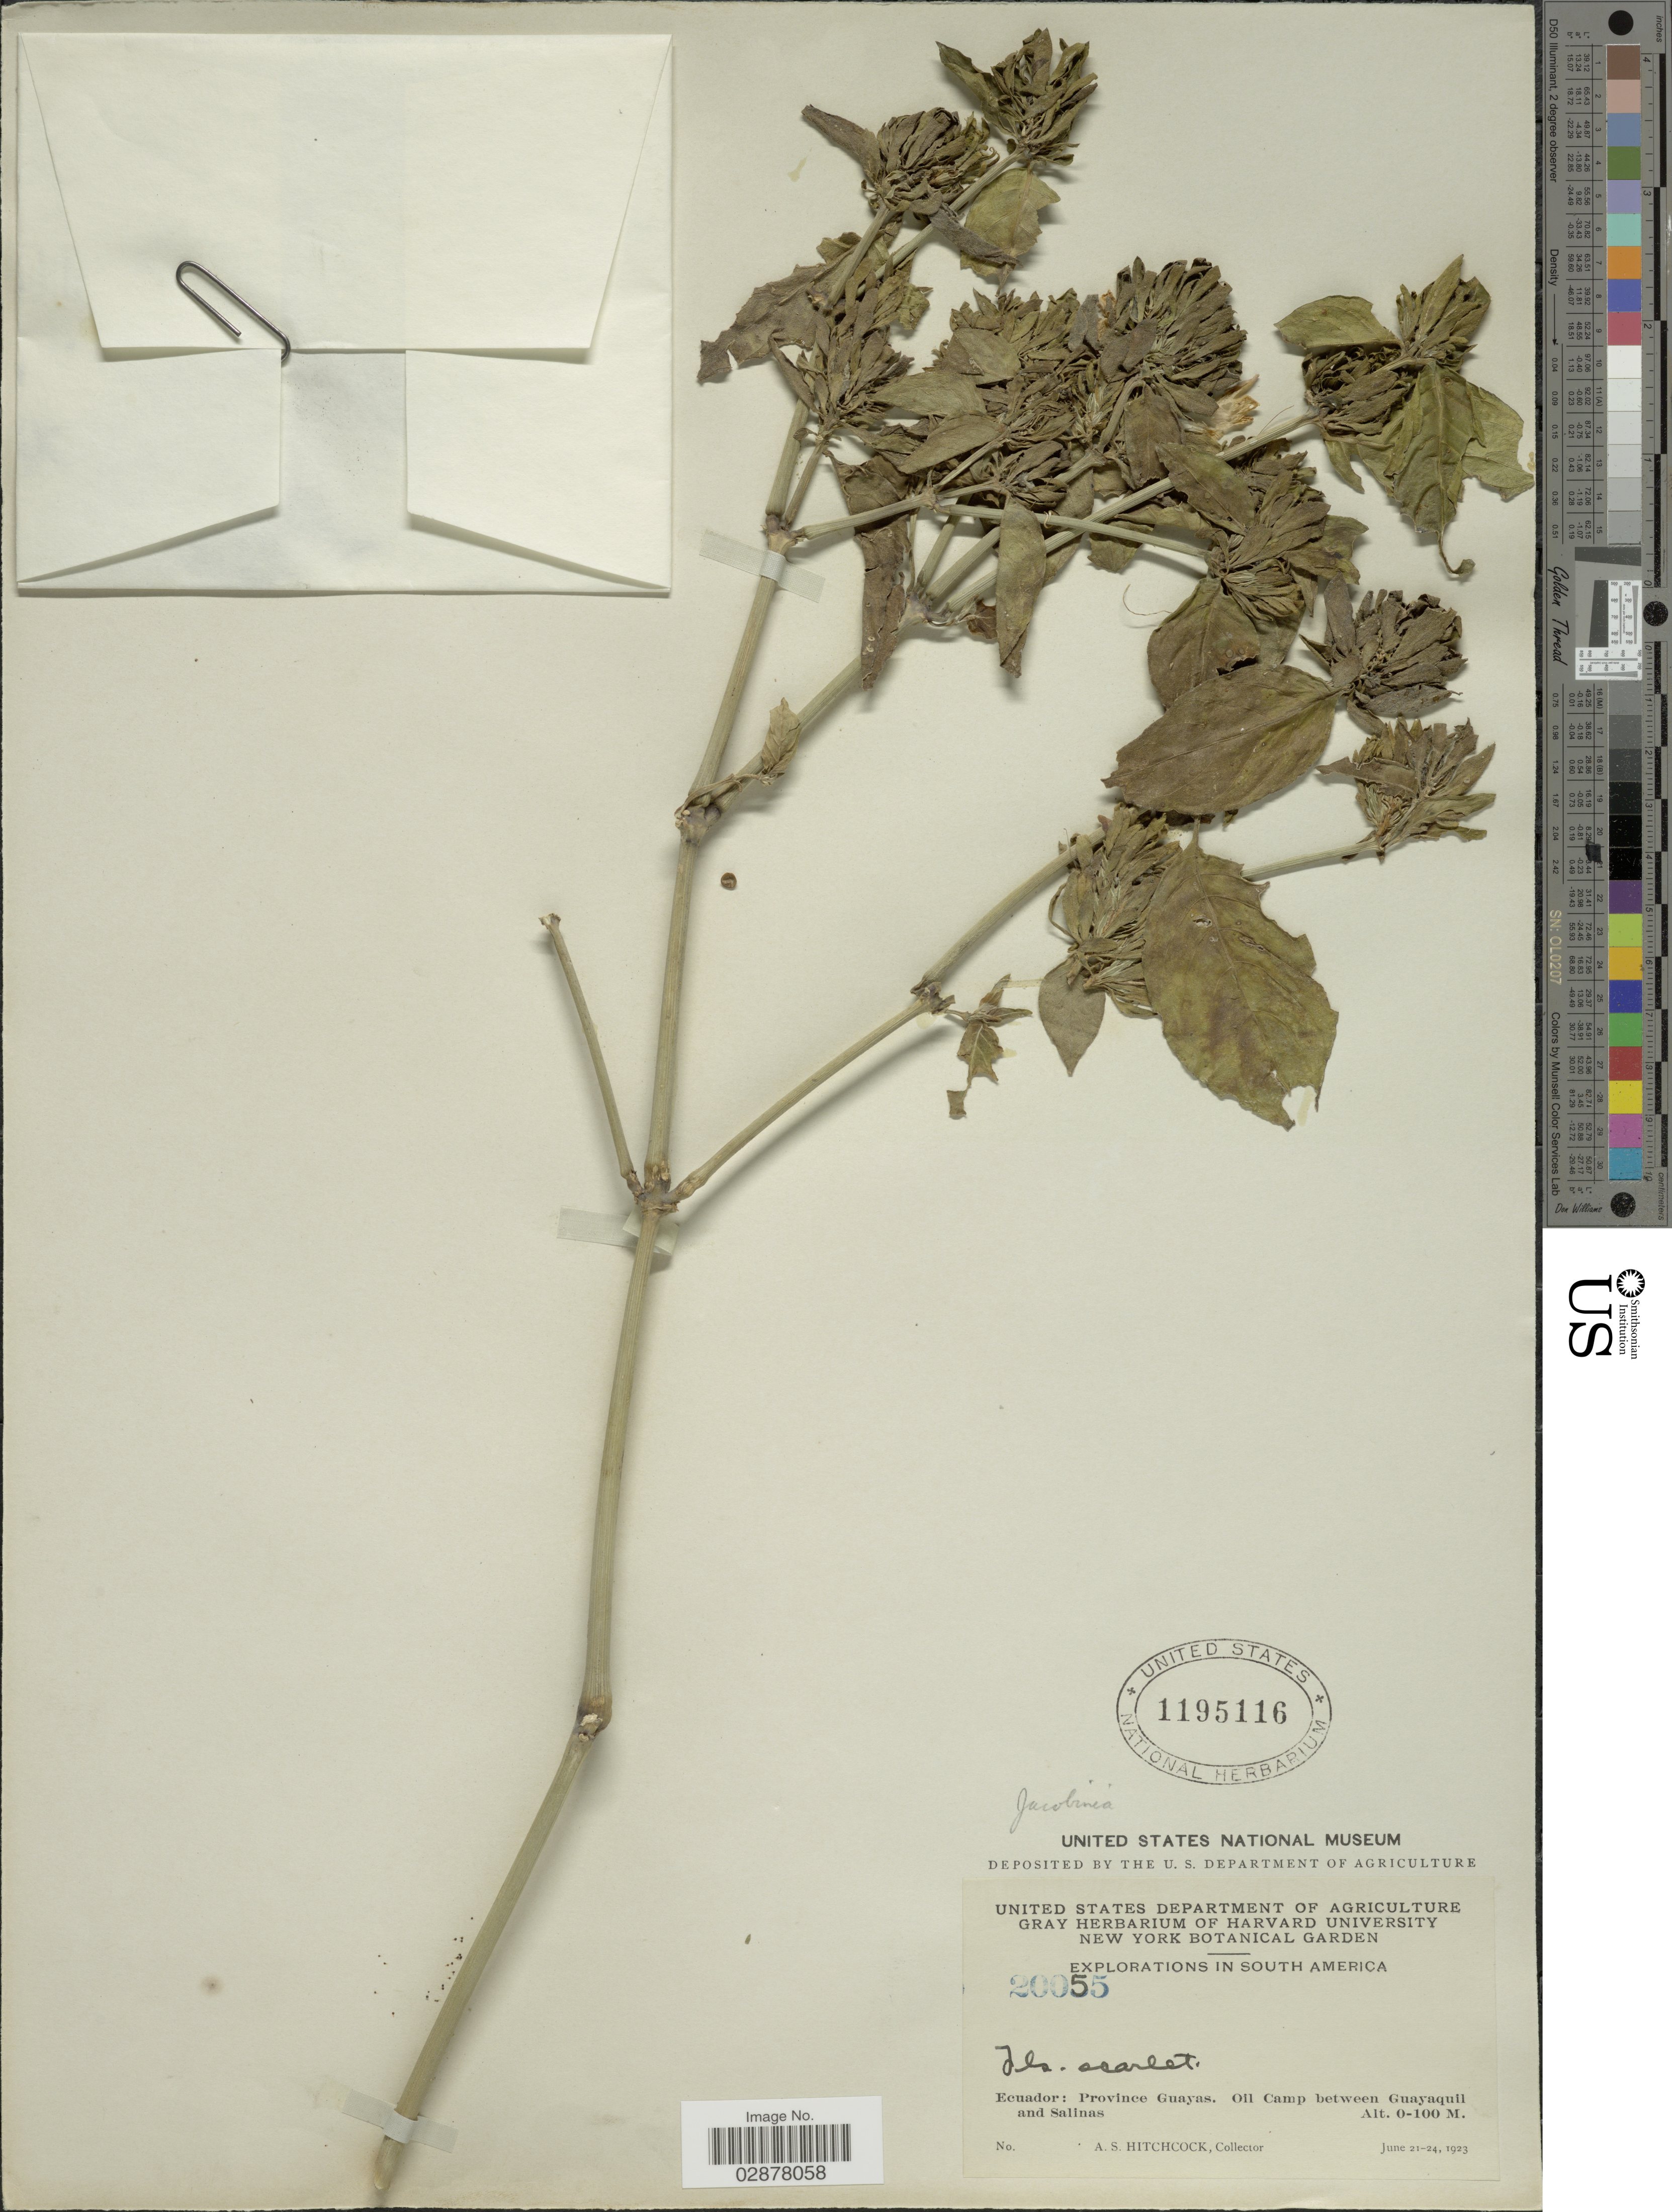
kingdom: Plantae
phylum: Tracheophyta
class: Magnoliopsida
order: Lamiales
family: Acanthaceae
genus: Justicia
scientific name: Justicia carthaginensis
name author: Jacq.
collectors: A. S. Hitchcock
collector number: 20055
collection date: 1923-06-21/1923-06-24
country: Ecuador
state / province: Guayas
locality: Oil Camp between Guayaquil and Salinas.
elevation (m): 0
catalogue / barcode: US 1195116